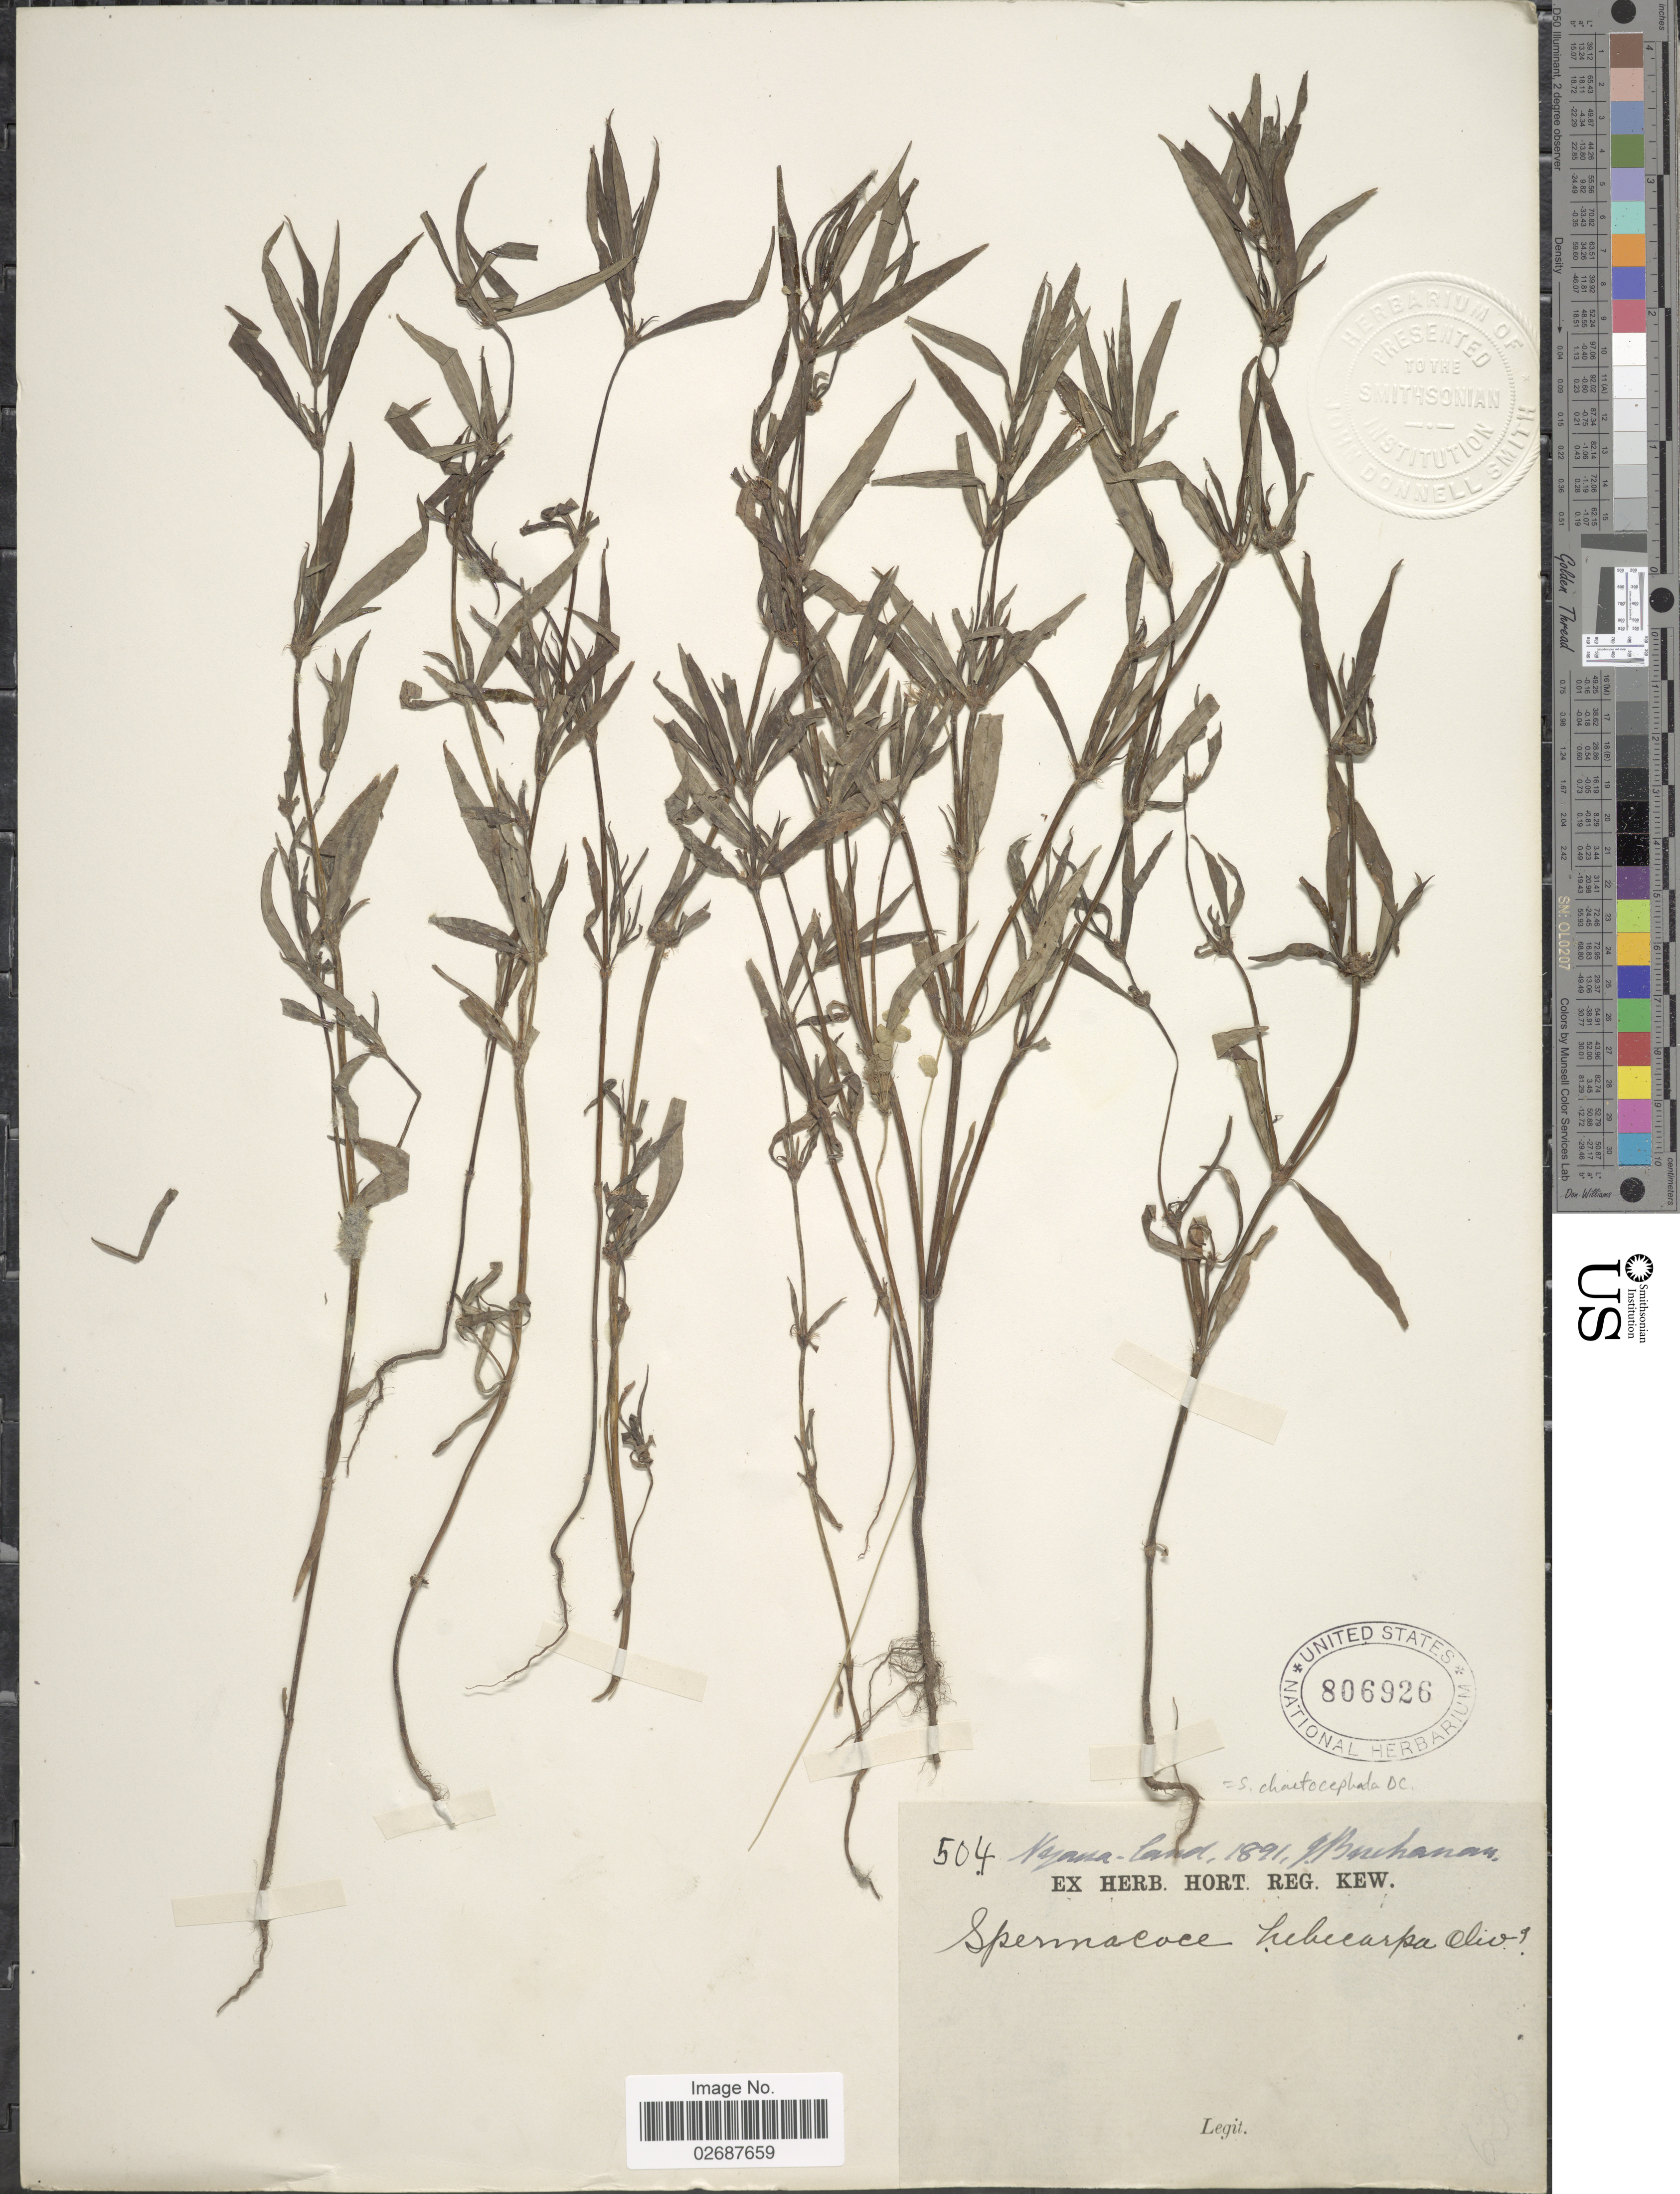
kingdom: Plantae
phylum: Tracheophyta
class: Magnoliopsida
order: Gentianales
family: Rubiaceae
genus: Borreria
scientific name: Borreria chaetocephala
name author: (DC.) Hepper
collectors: J. Buchanan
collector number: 504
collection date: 1891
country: Malawi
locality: Nyassa-land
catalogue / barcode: US 806926